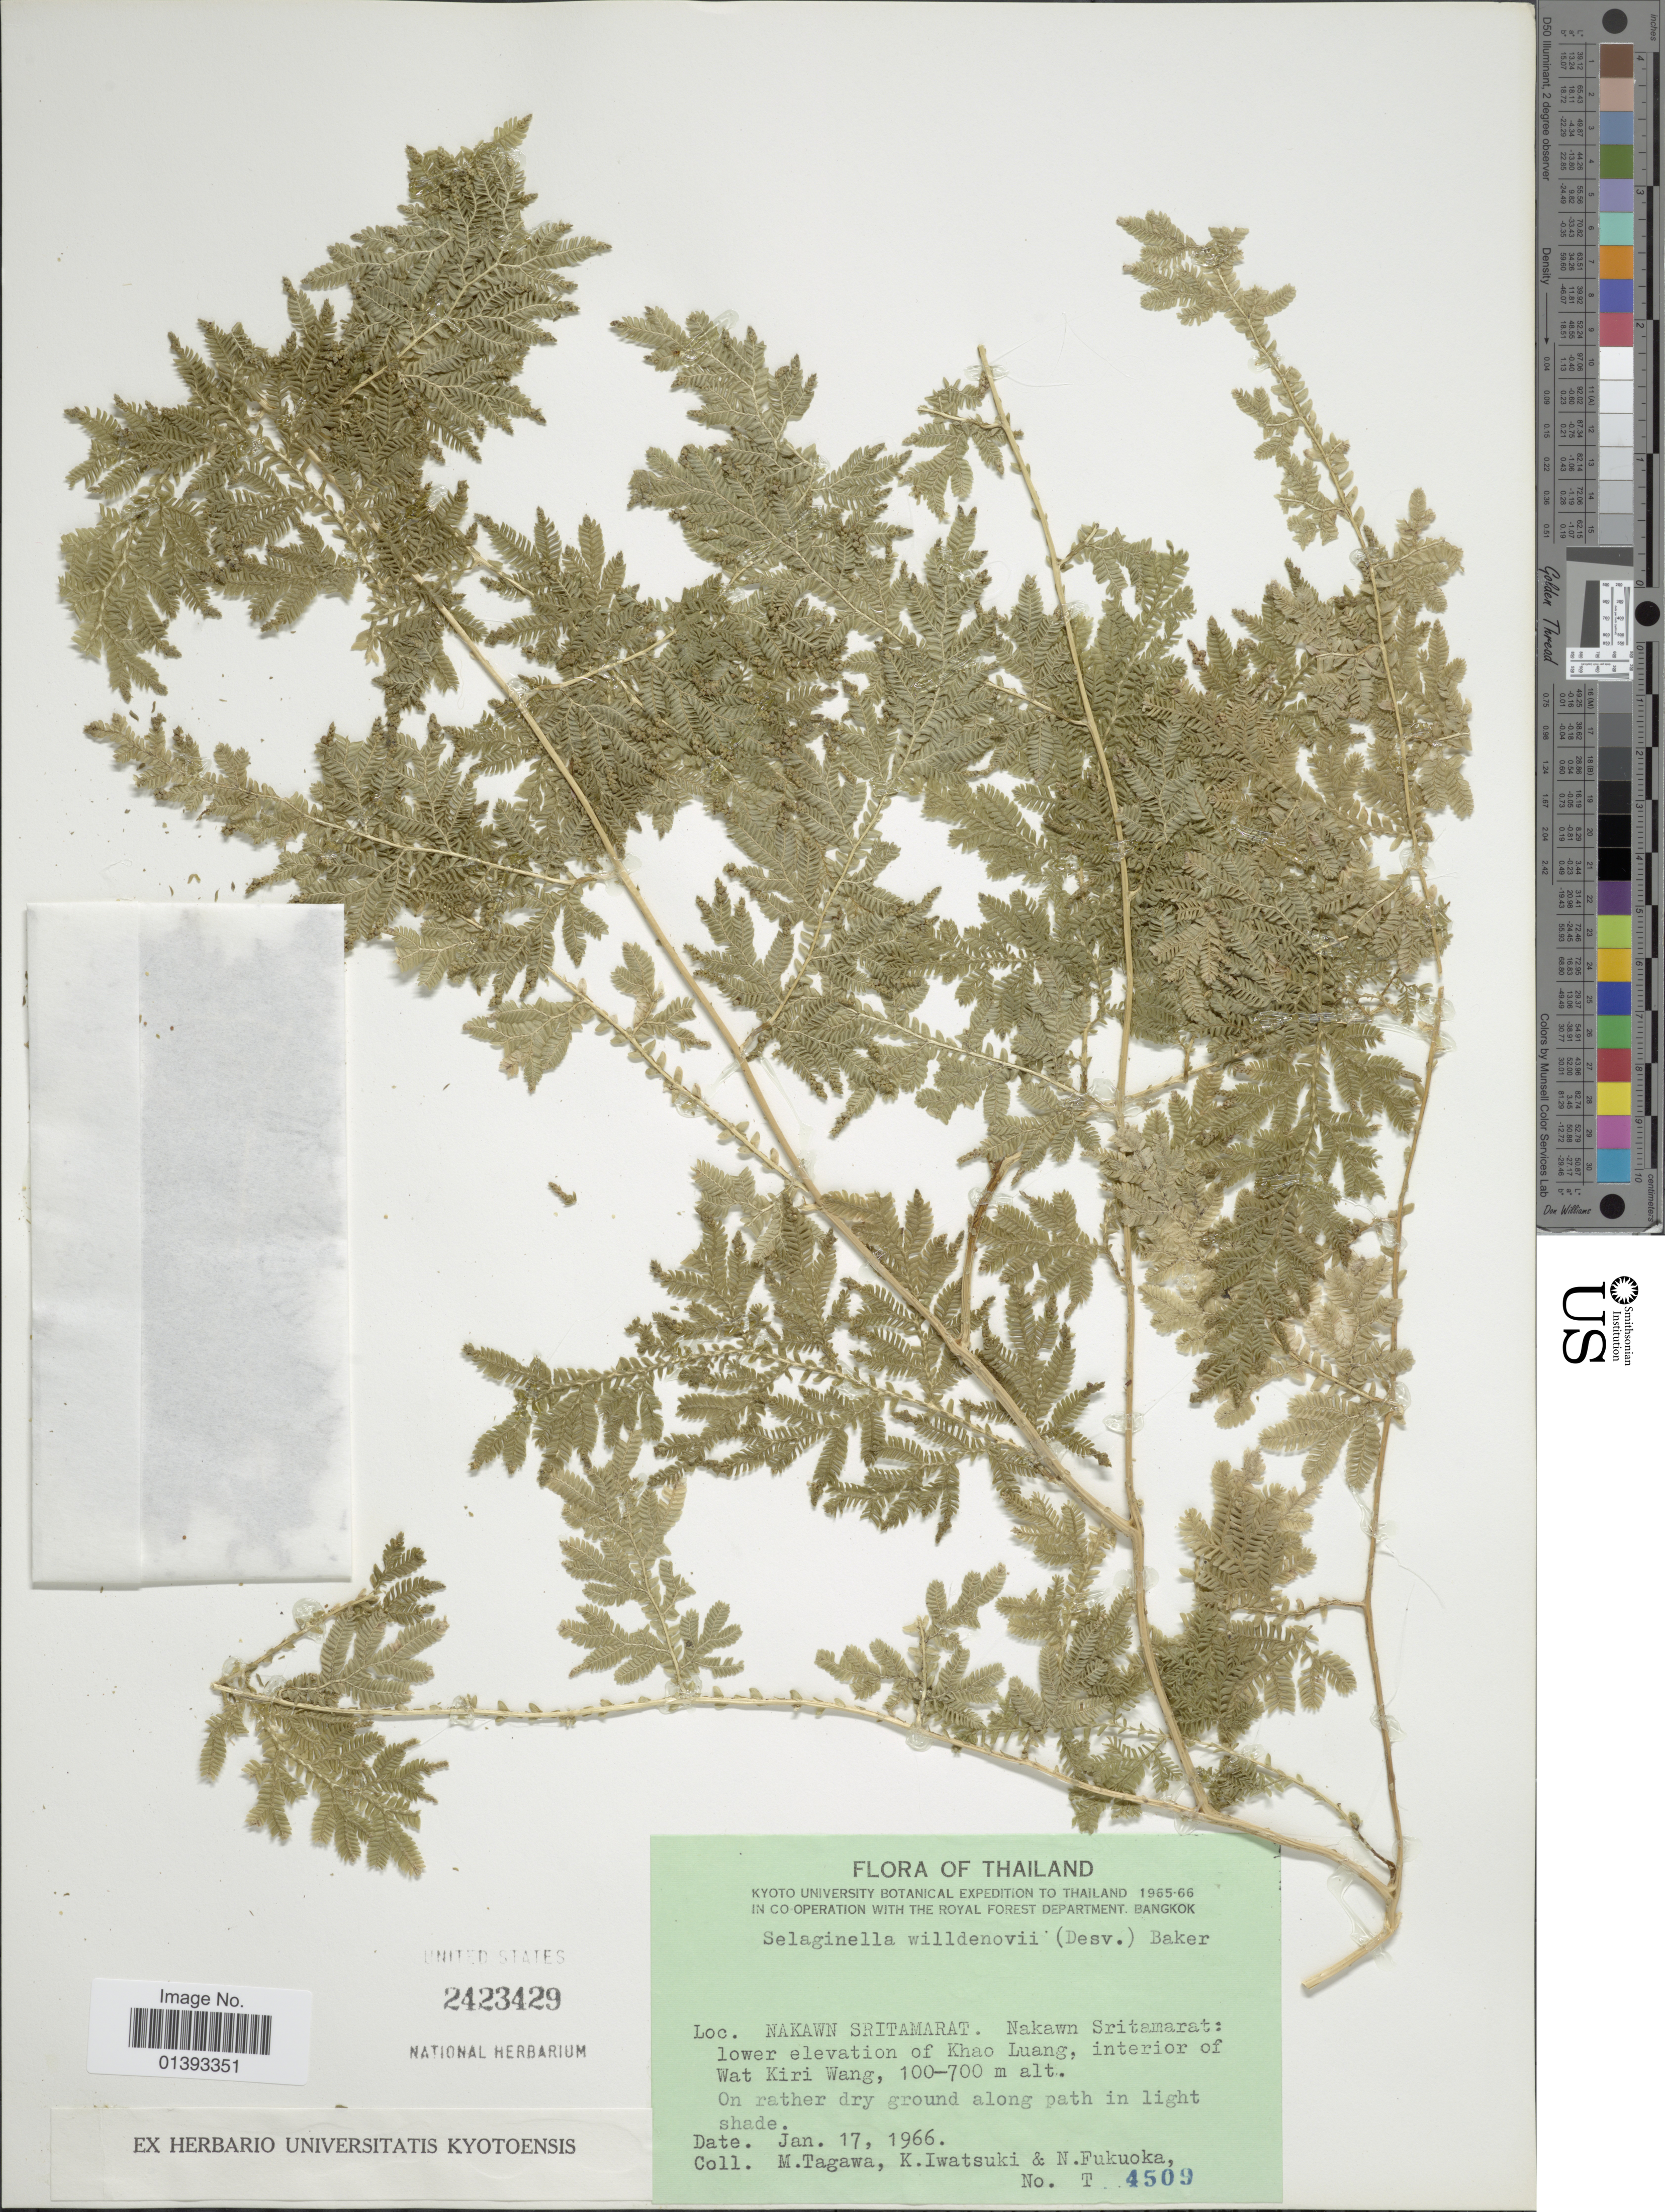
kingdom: Plantae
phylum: Tracheophyta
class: Lycopodiopsida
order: Selaginellales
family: Selaginellaceae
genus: Selaginella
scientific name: Selaginella willdenowii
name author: (Desv. ex Poir.) Baker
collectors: M. Tagawa, K. Iwatsuki & N. Fukuoka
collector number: T4509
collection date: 1966-01-17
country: Thailand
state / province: Nakhon Si Thammarat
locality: Nakawn Sritamarat: lower elevation of Khao Luang, interior of Wat Kiri Wang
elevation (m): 100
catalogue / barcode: US 2423429